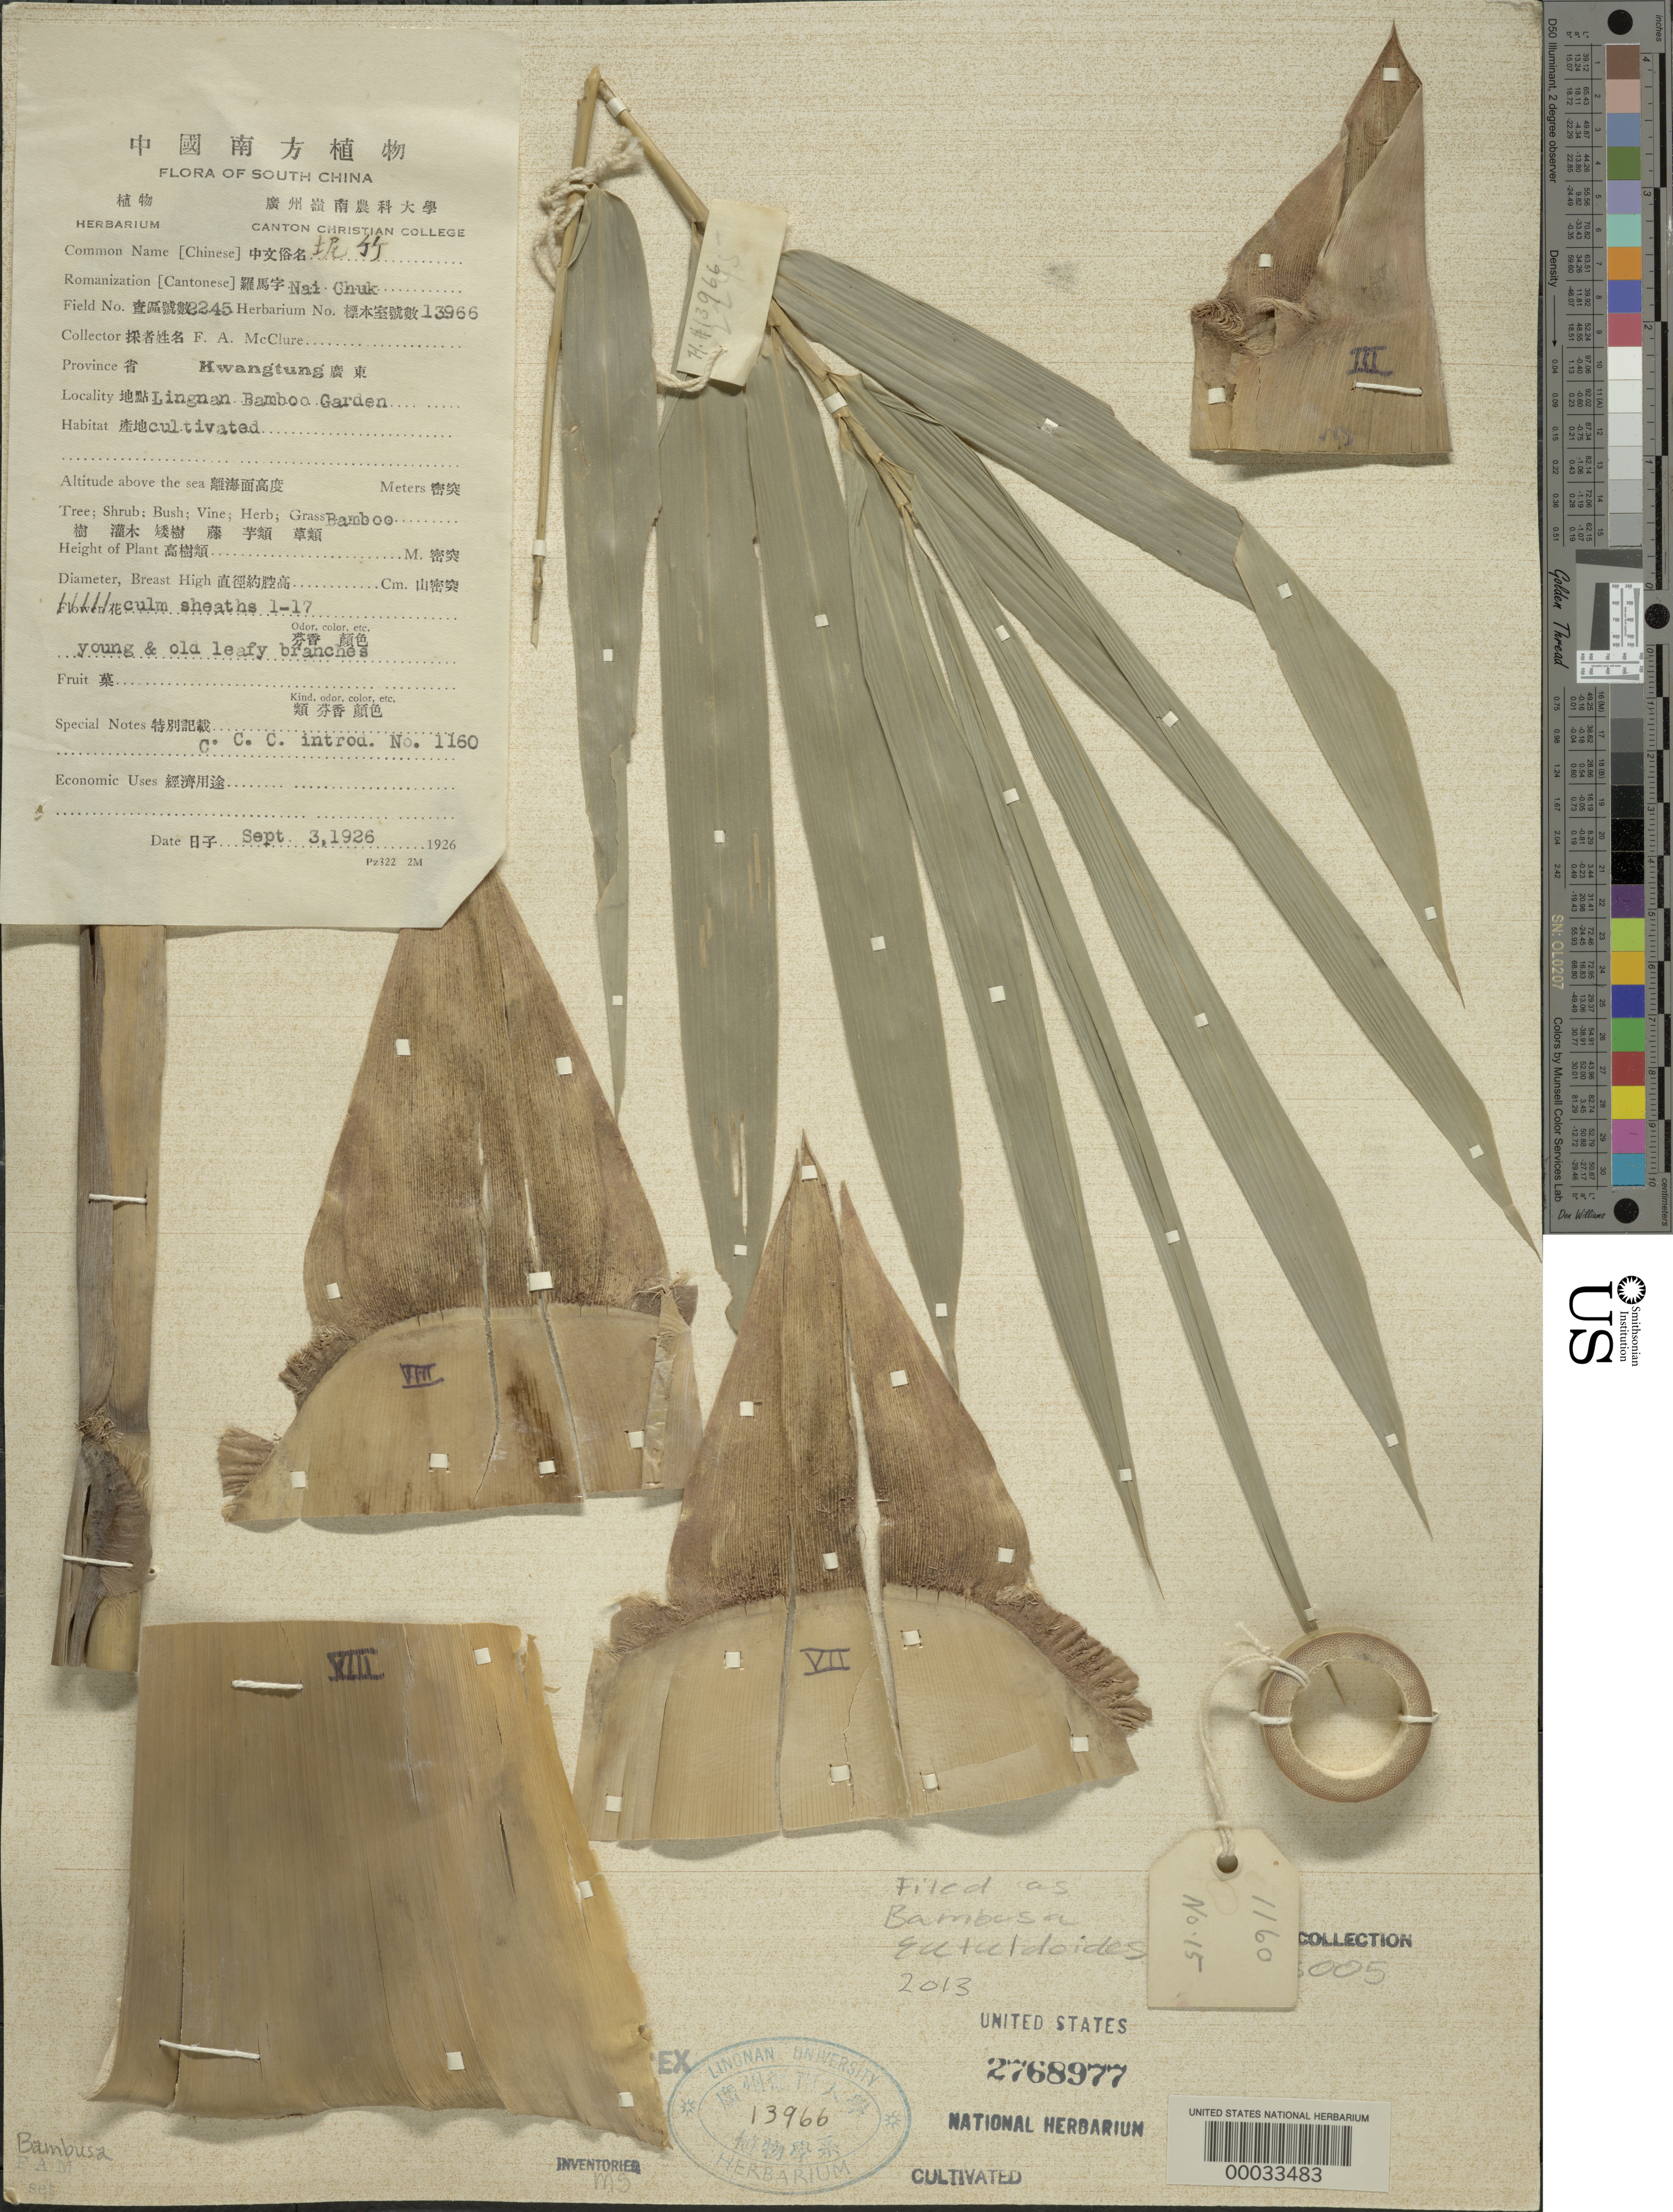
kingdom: Plantae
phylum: Tracheophyta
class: Liliopsida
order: Poales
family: Poaceae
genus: Bambusa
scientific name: Bambusa eutuldoides var. basistriata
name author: McClure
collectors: F. A. McClure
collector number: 2245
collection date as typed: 03 Sep 1926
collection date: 1926-09-03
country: China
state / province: Guangdong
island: Honam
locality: Lingnan university bamboo garden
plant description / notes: Cxs, B.G. 1160 possible type of Bambusa eutuldoides var. basistriata, type collected in 1925, this sheet was collected in 1926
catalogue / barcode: US 2768977